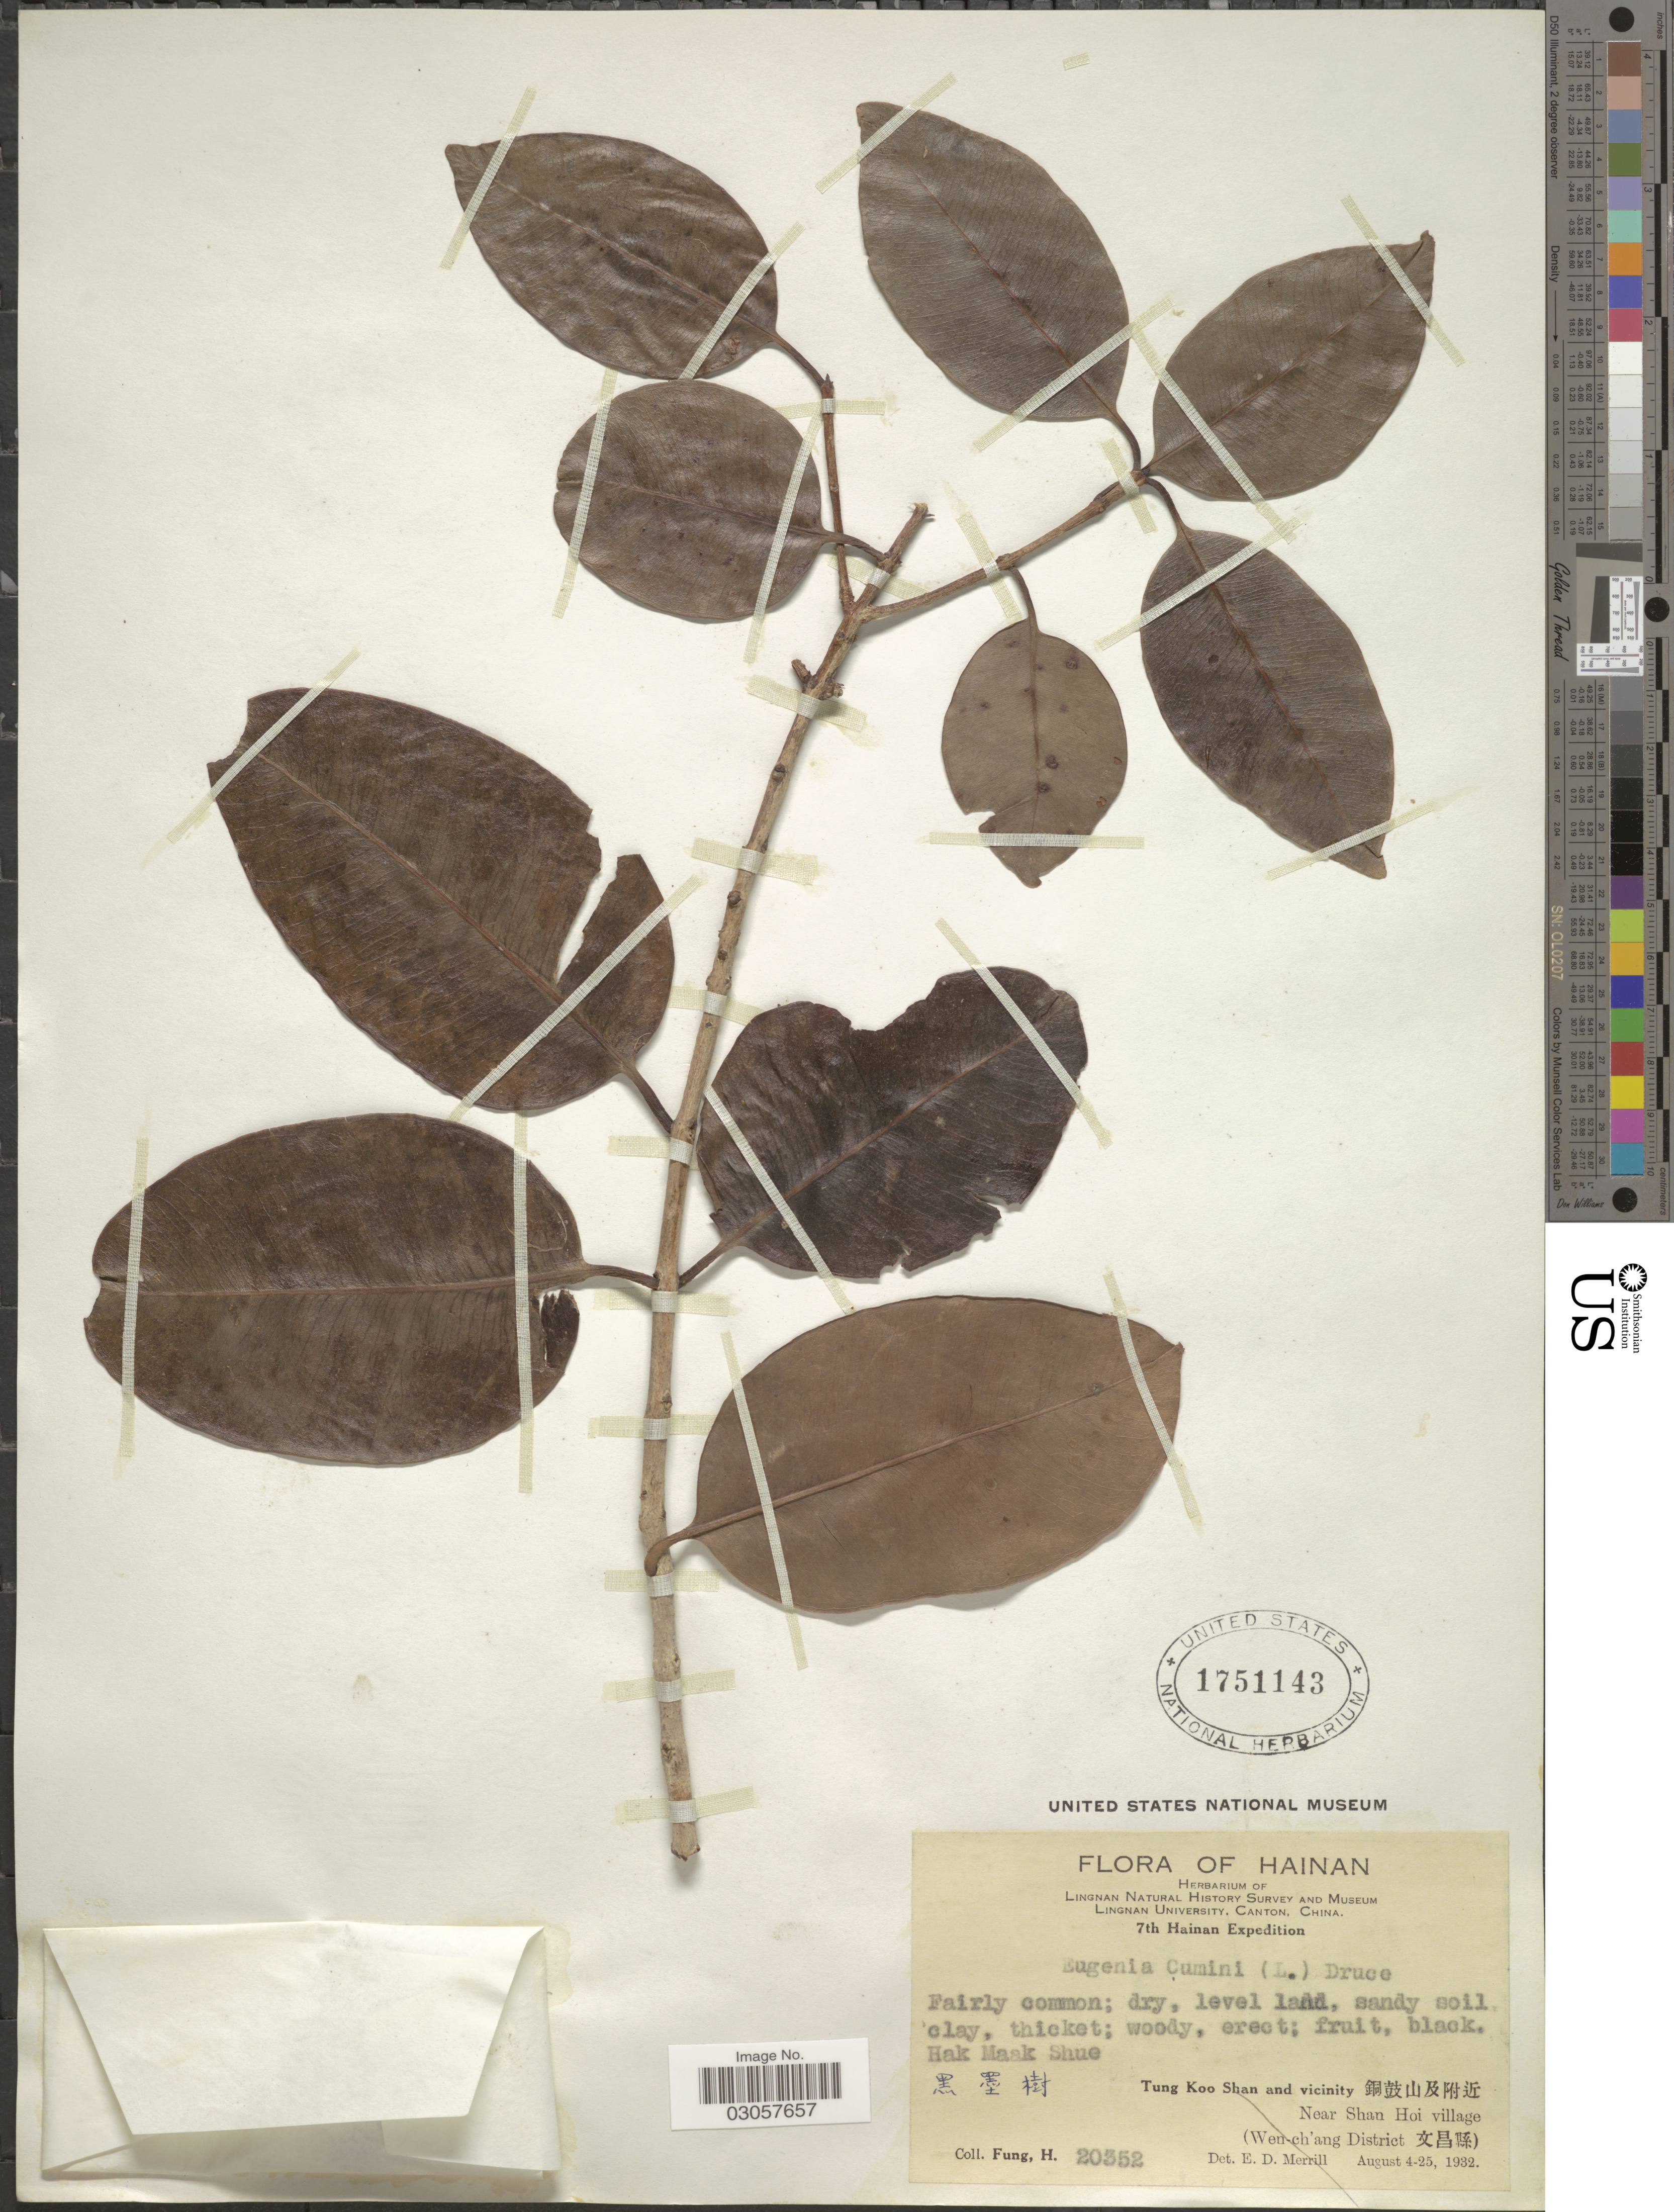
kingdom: Plantae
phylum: Tracheophyta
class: Magnoliopsida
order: Myrtales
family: Myrtaceae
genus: Syzygium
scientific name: Syzygium cumini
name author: (L.) Skeels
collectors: H. Fung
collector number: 20352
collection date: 1932-08-04/1932-08-25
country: China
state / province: Hainan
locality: HakMaakHu. Tung Koo Shan and vicinity Near Shan Hoi village (Wen-ch'ang District).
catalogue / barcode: US 1751143